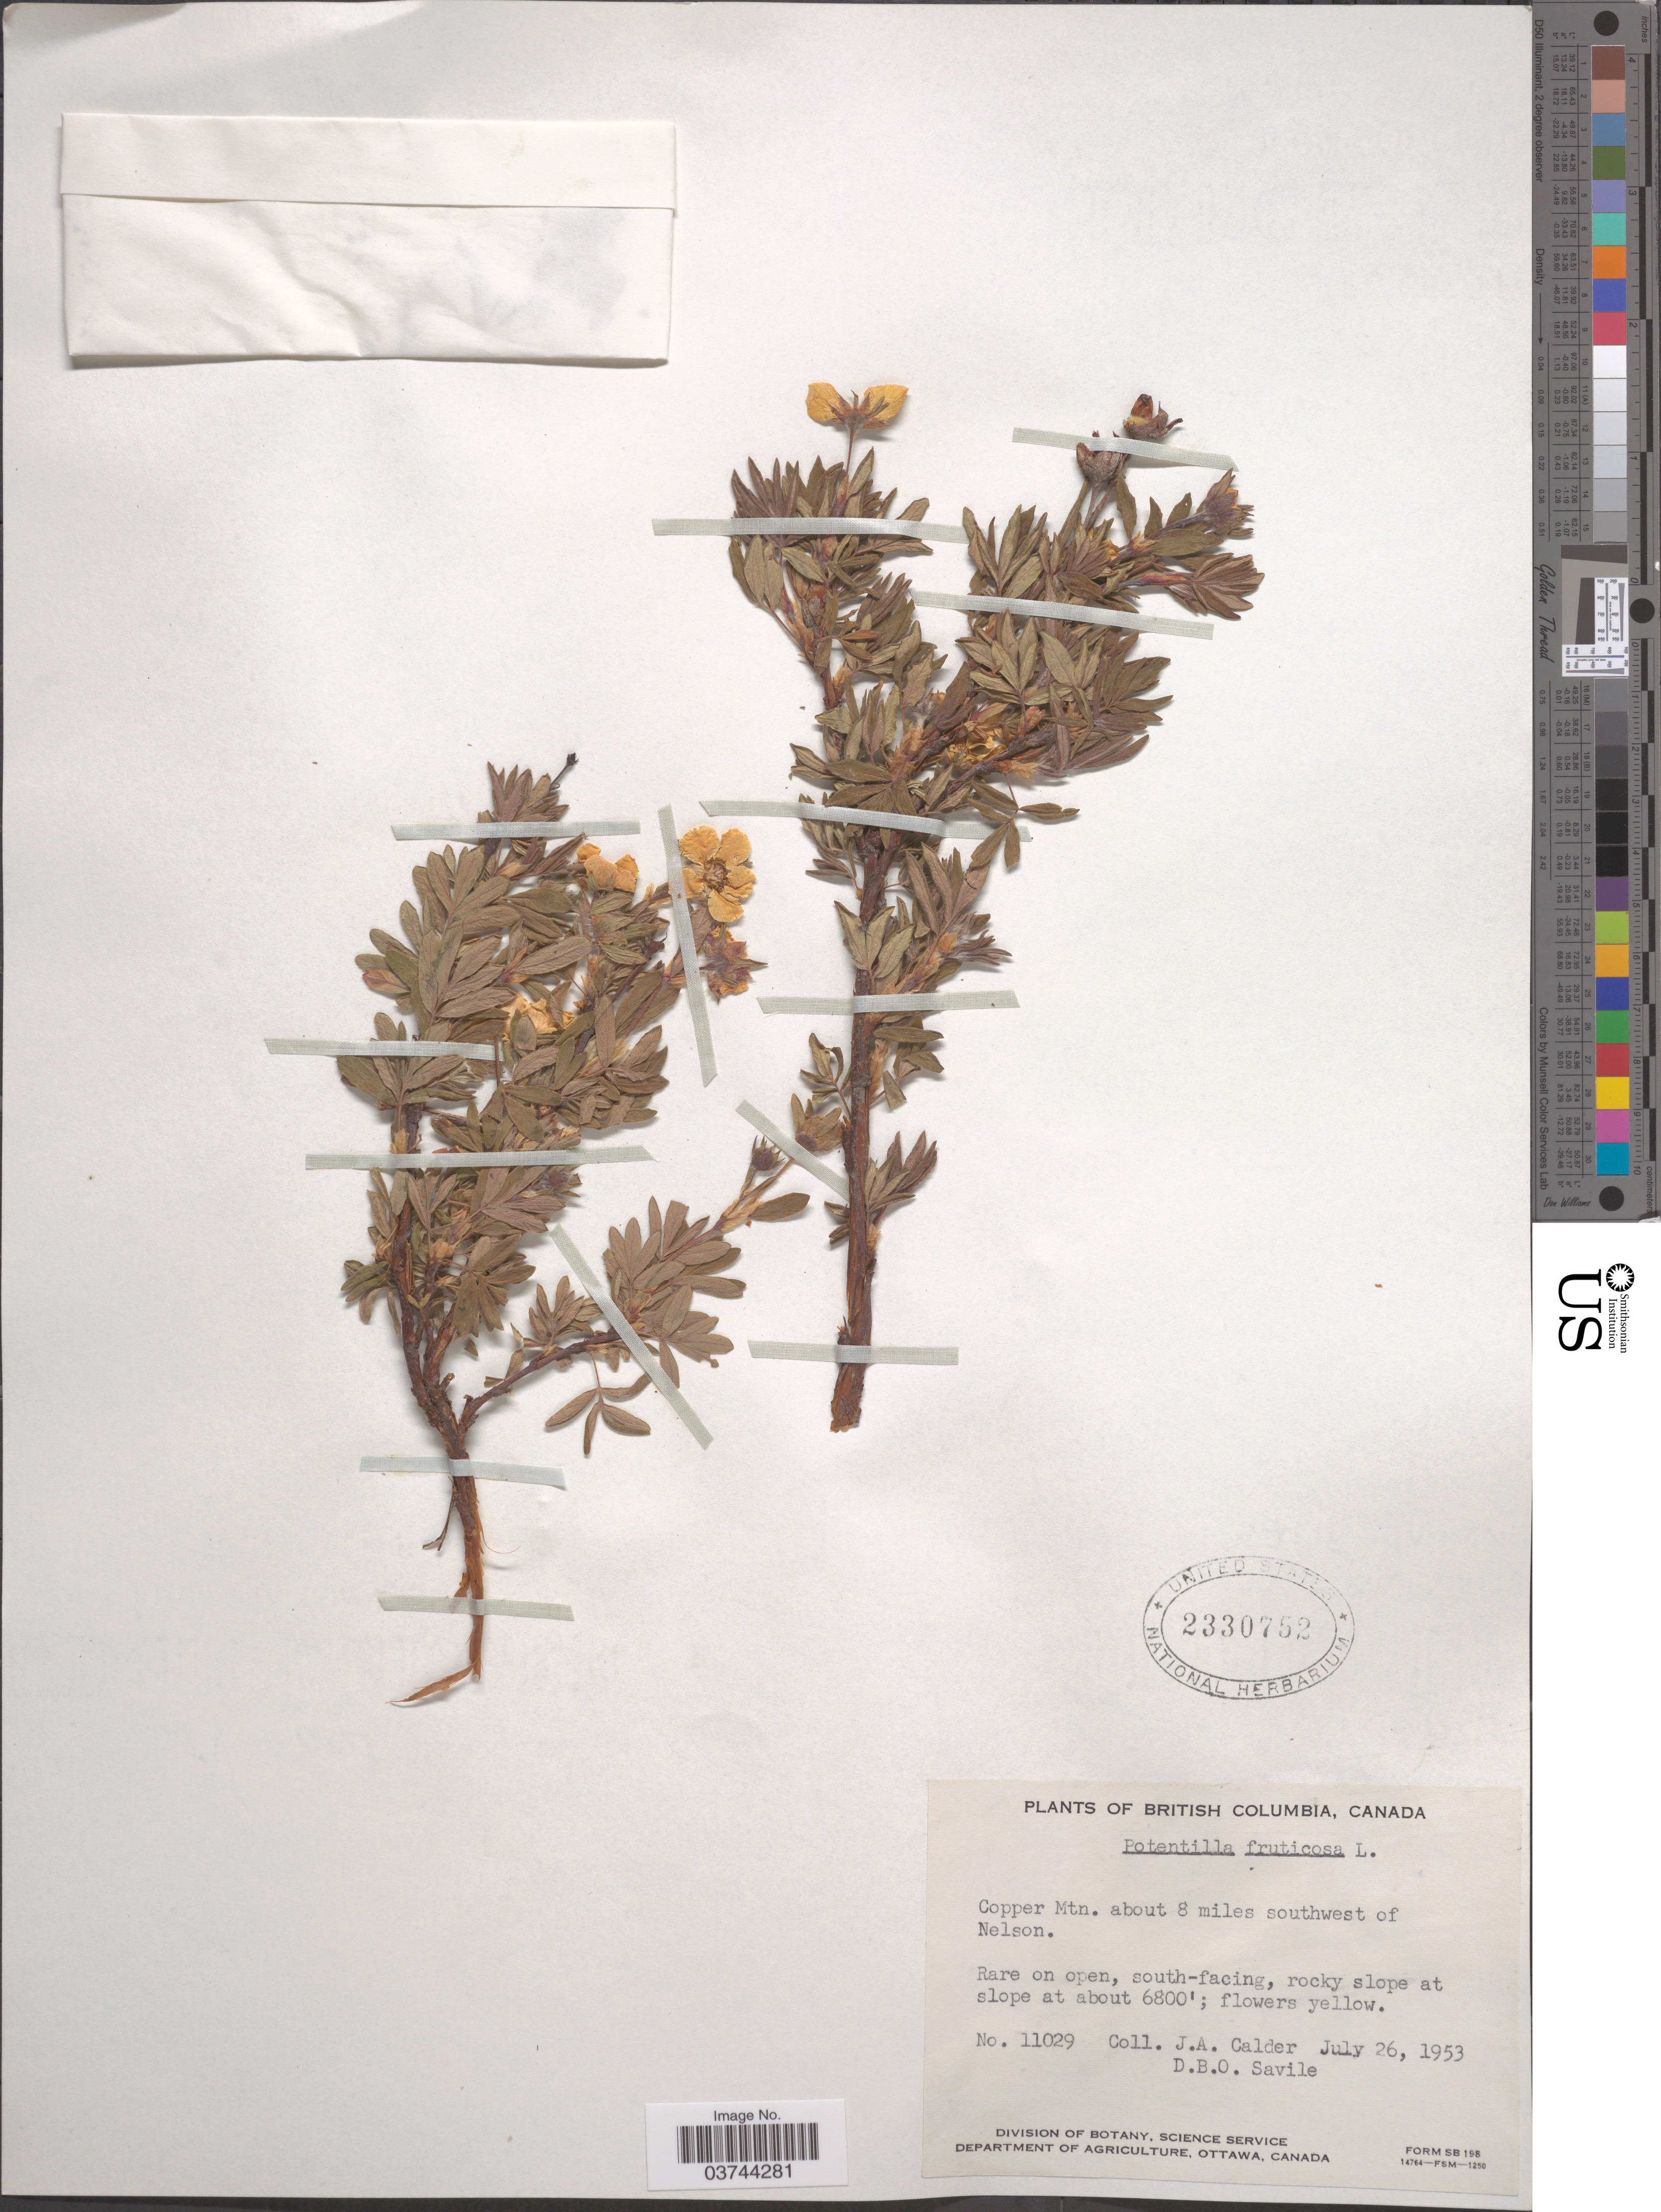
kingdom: Plantae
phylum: Tracheophyta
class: Magnoliopsida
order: Rosales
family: Rosaceae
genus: Dasiphora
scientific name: Dasiphora fruticosa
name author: (L.) Rydb.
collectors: J. A. Calder & D. Savile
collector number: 11029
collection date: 1953-07-26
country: Canada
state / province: British Columbia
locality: Coppen Mtn. about 8 miles southwest of Nelson.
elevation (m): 2073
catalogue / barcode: US 2330752